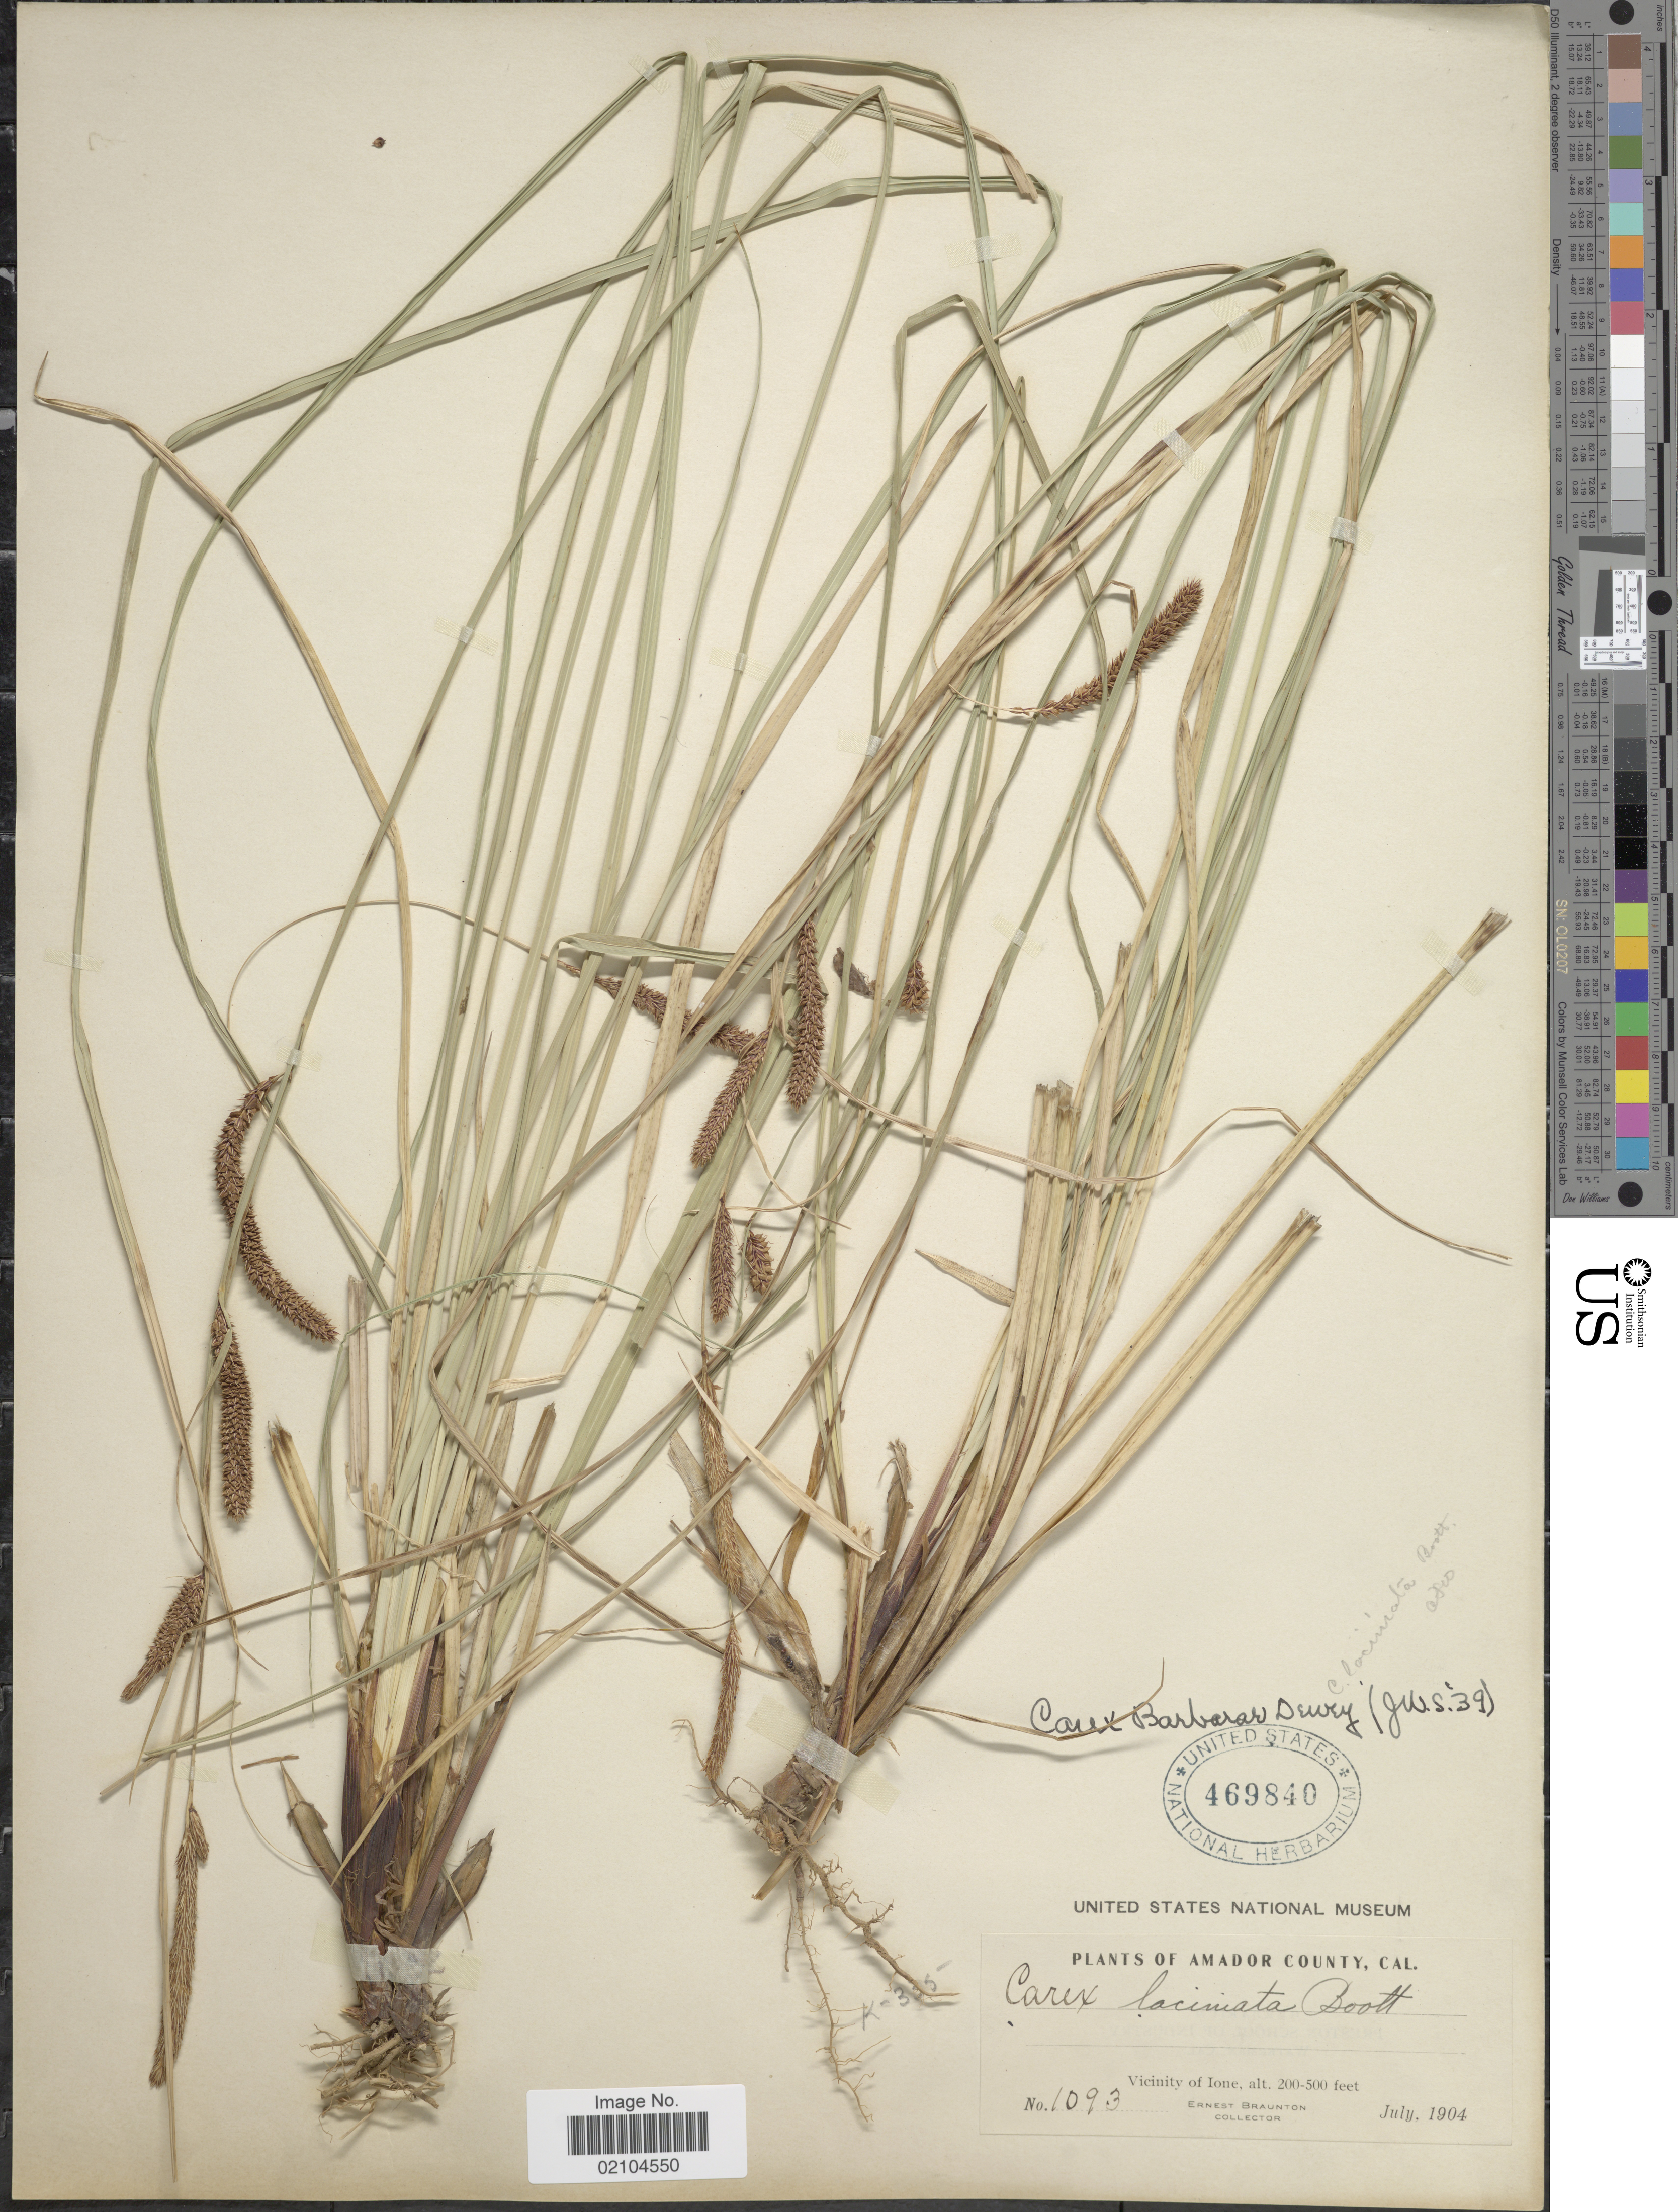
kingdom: Plantae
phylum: Tracheophyta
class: Liliopsida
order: Poales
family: Cyperaceae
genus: Carex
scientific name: Carex barbarae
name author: Dewey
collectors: E. Braunton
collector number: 1096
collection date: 1904-07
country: United States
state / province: California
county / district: Amador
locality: Amador County, Vicinity of Ione.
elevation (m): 61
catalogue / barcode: US 469840